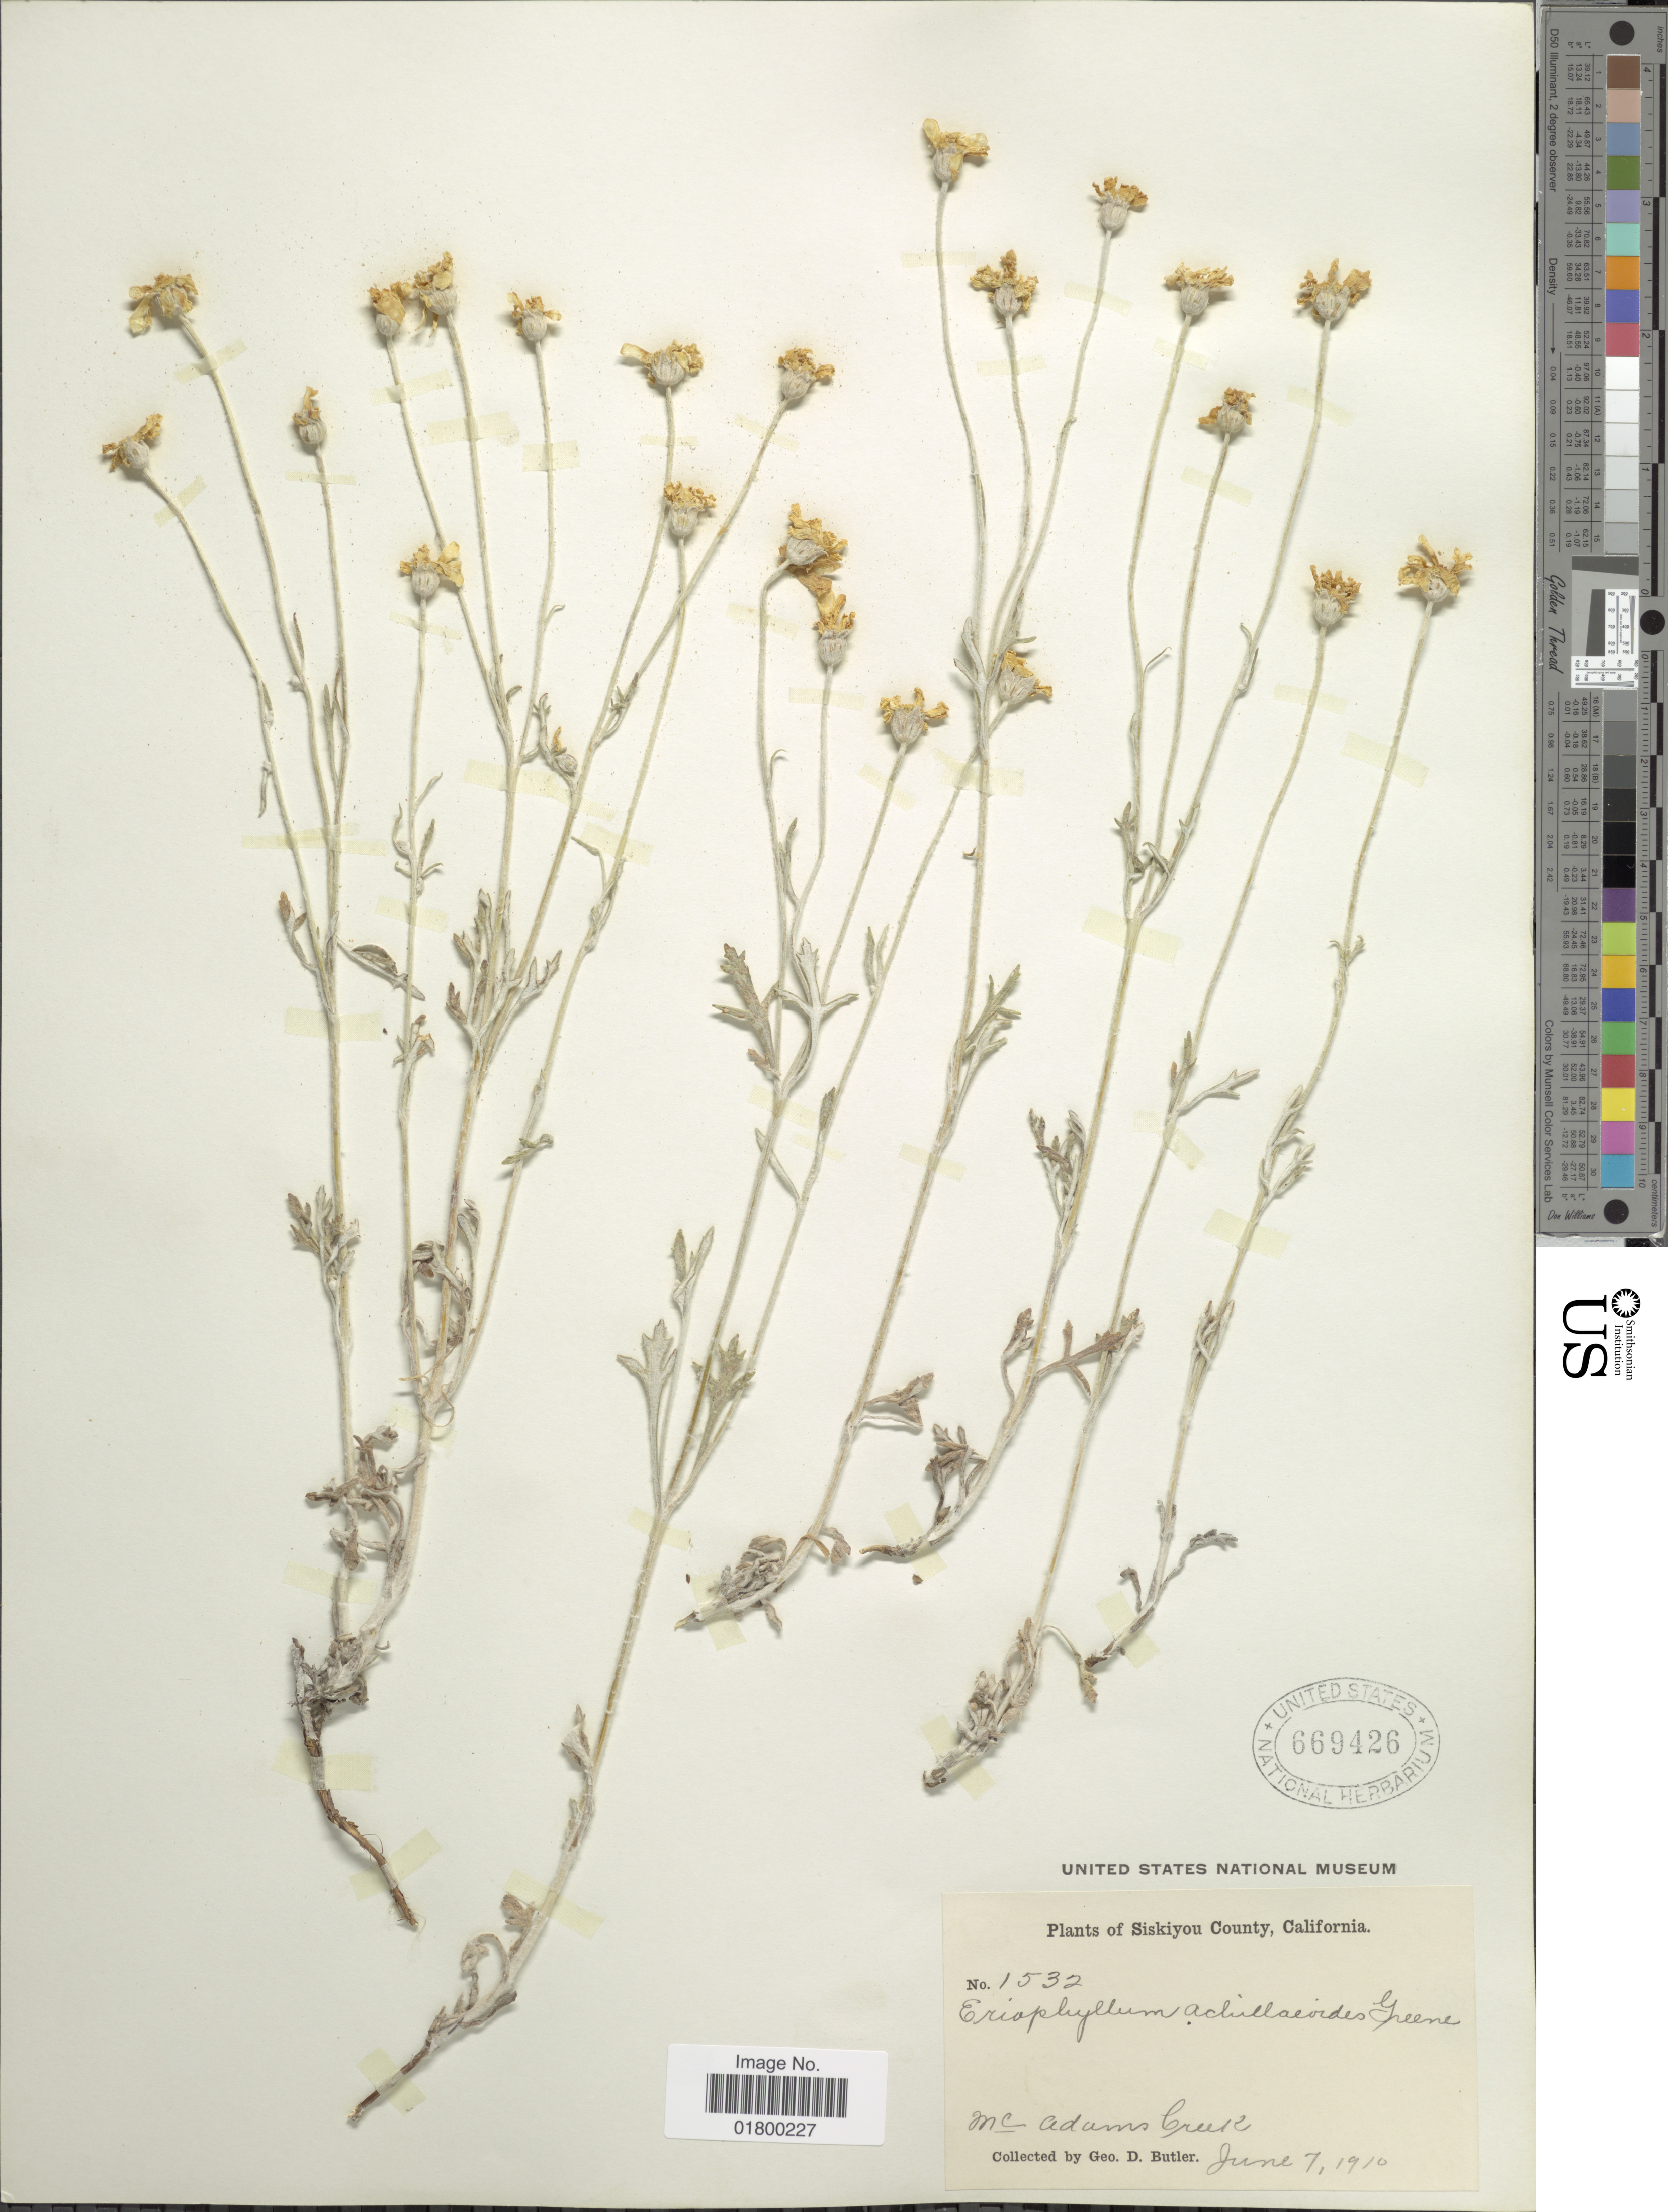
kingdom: Plantae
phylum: Tracheophyta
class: Magnoliopsida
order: Asterales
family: Asteraceae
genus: Eriophyllum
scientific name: Eriophyllum lanatum var. achillioides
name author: (DC.) Jeps.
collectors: G. D. Butler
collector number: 1532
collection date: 1910-06-07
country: United States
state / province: California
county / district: Siskiyou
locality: Siskiyou County, California, Mc Adams Creek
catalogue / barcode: US 669426